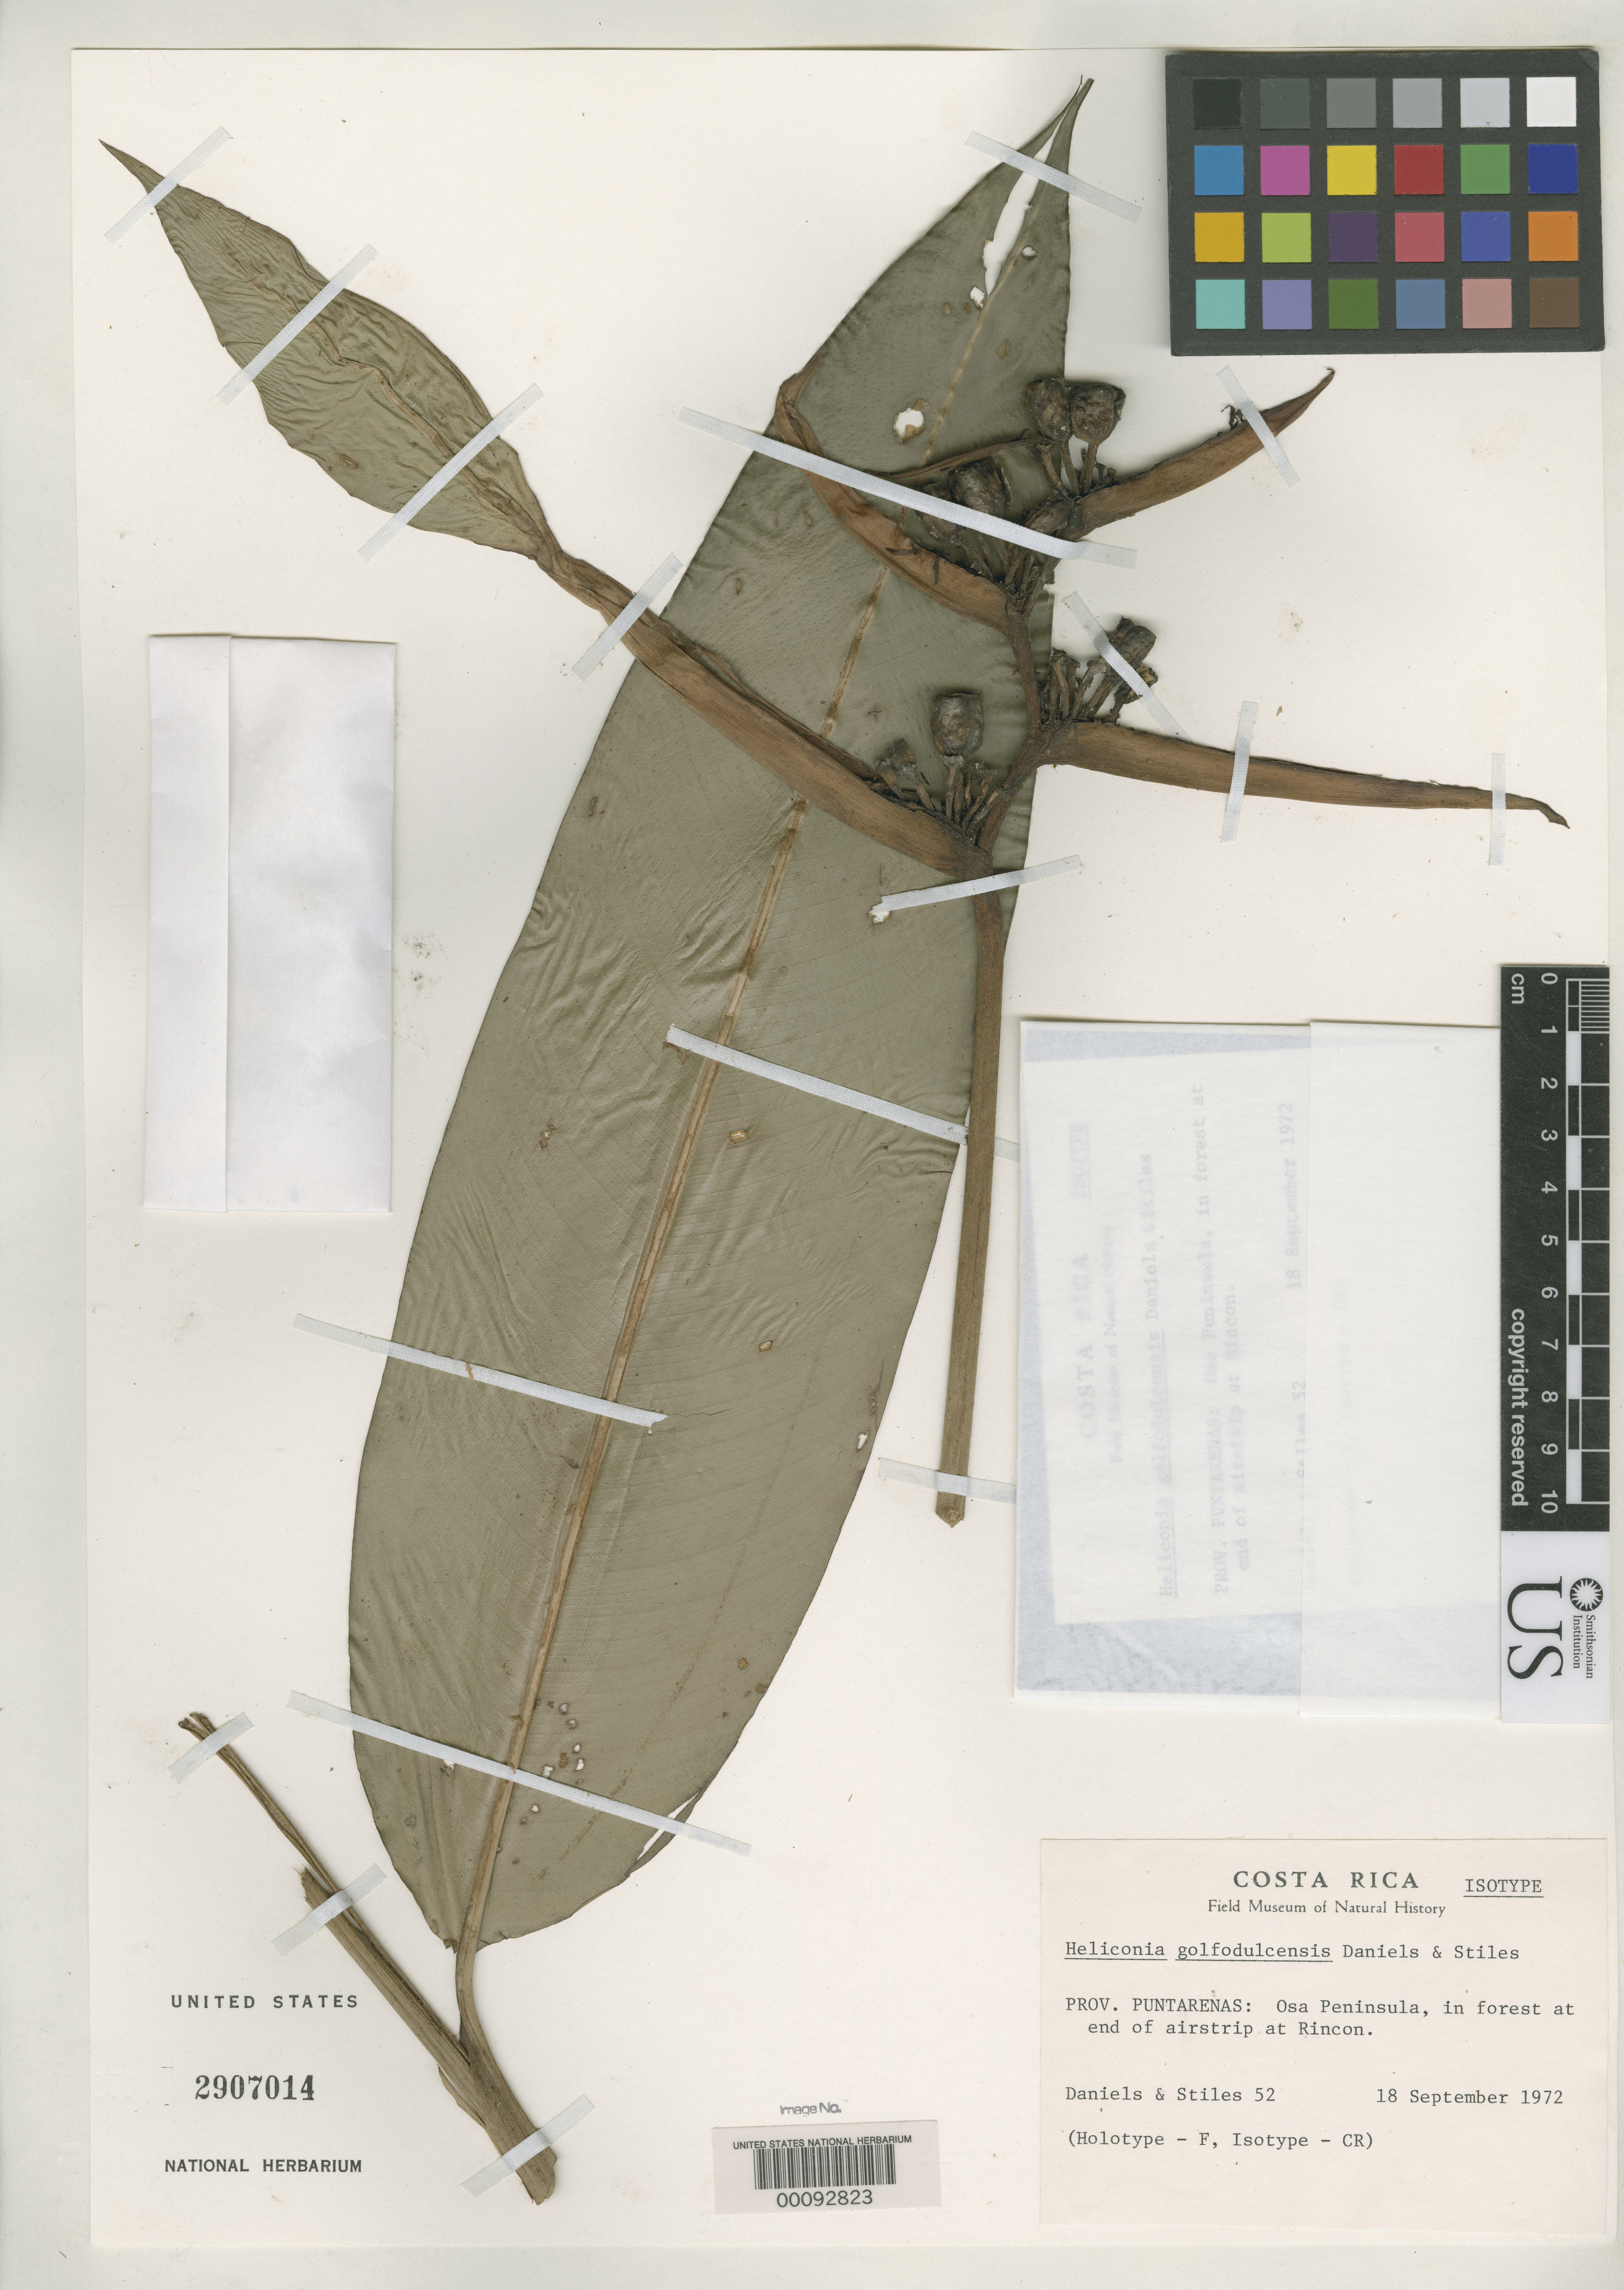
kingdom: Plantae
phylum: Tracheophyta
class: Liliopsida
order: Zingiberales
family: Heliconiaceae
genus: Heliconia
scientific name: Heliconia golfodulcensis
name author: G.S. Daniels & F.G. Stiles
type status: Isotype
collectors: G. S. Daniels & F.G. Stiles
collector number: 52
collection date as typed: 18 Sep 1972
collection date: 1972-09-18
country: Costa Rica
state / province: Puntarenas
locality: End of airstrip at Rincon. [Osa Peninsula]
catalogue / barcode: US 2907014